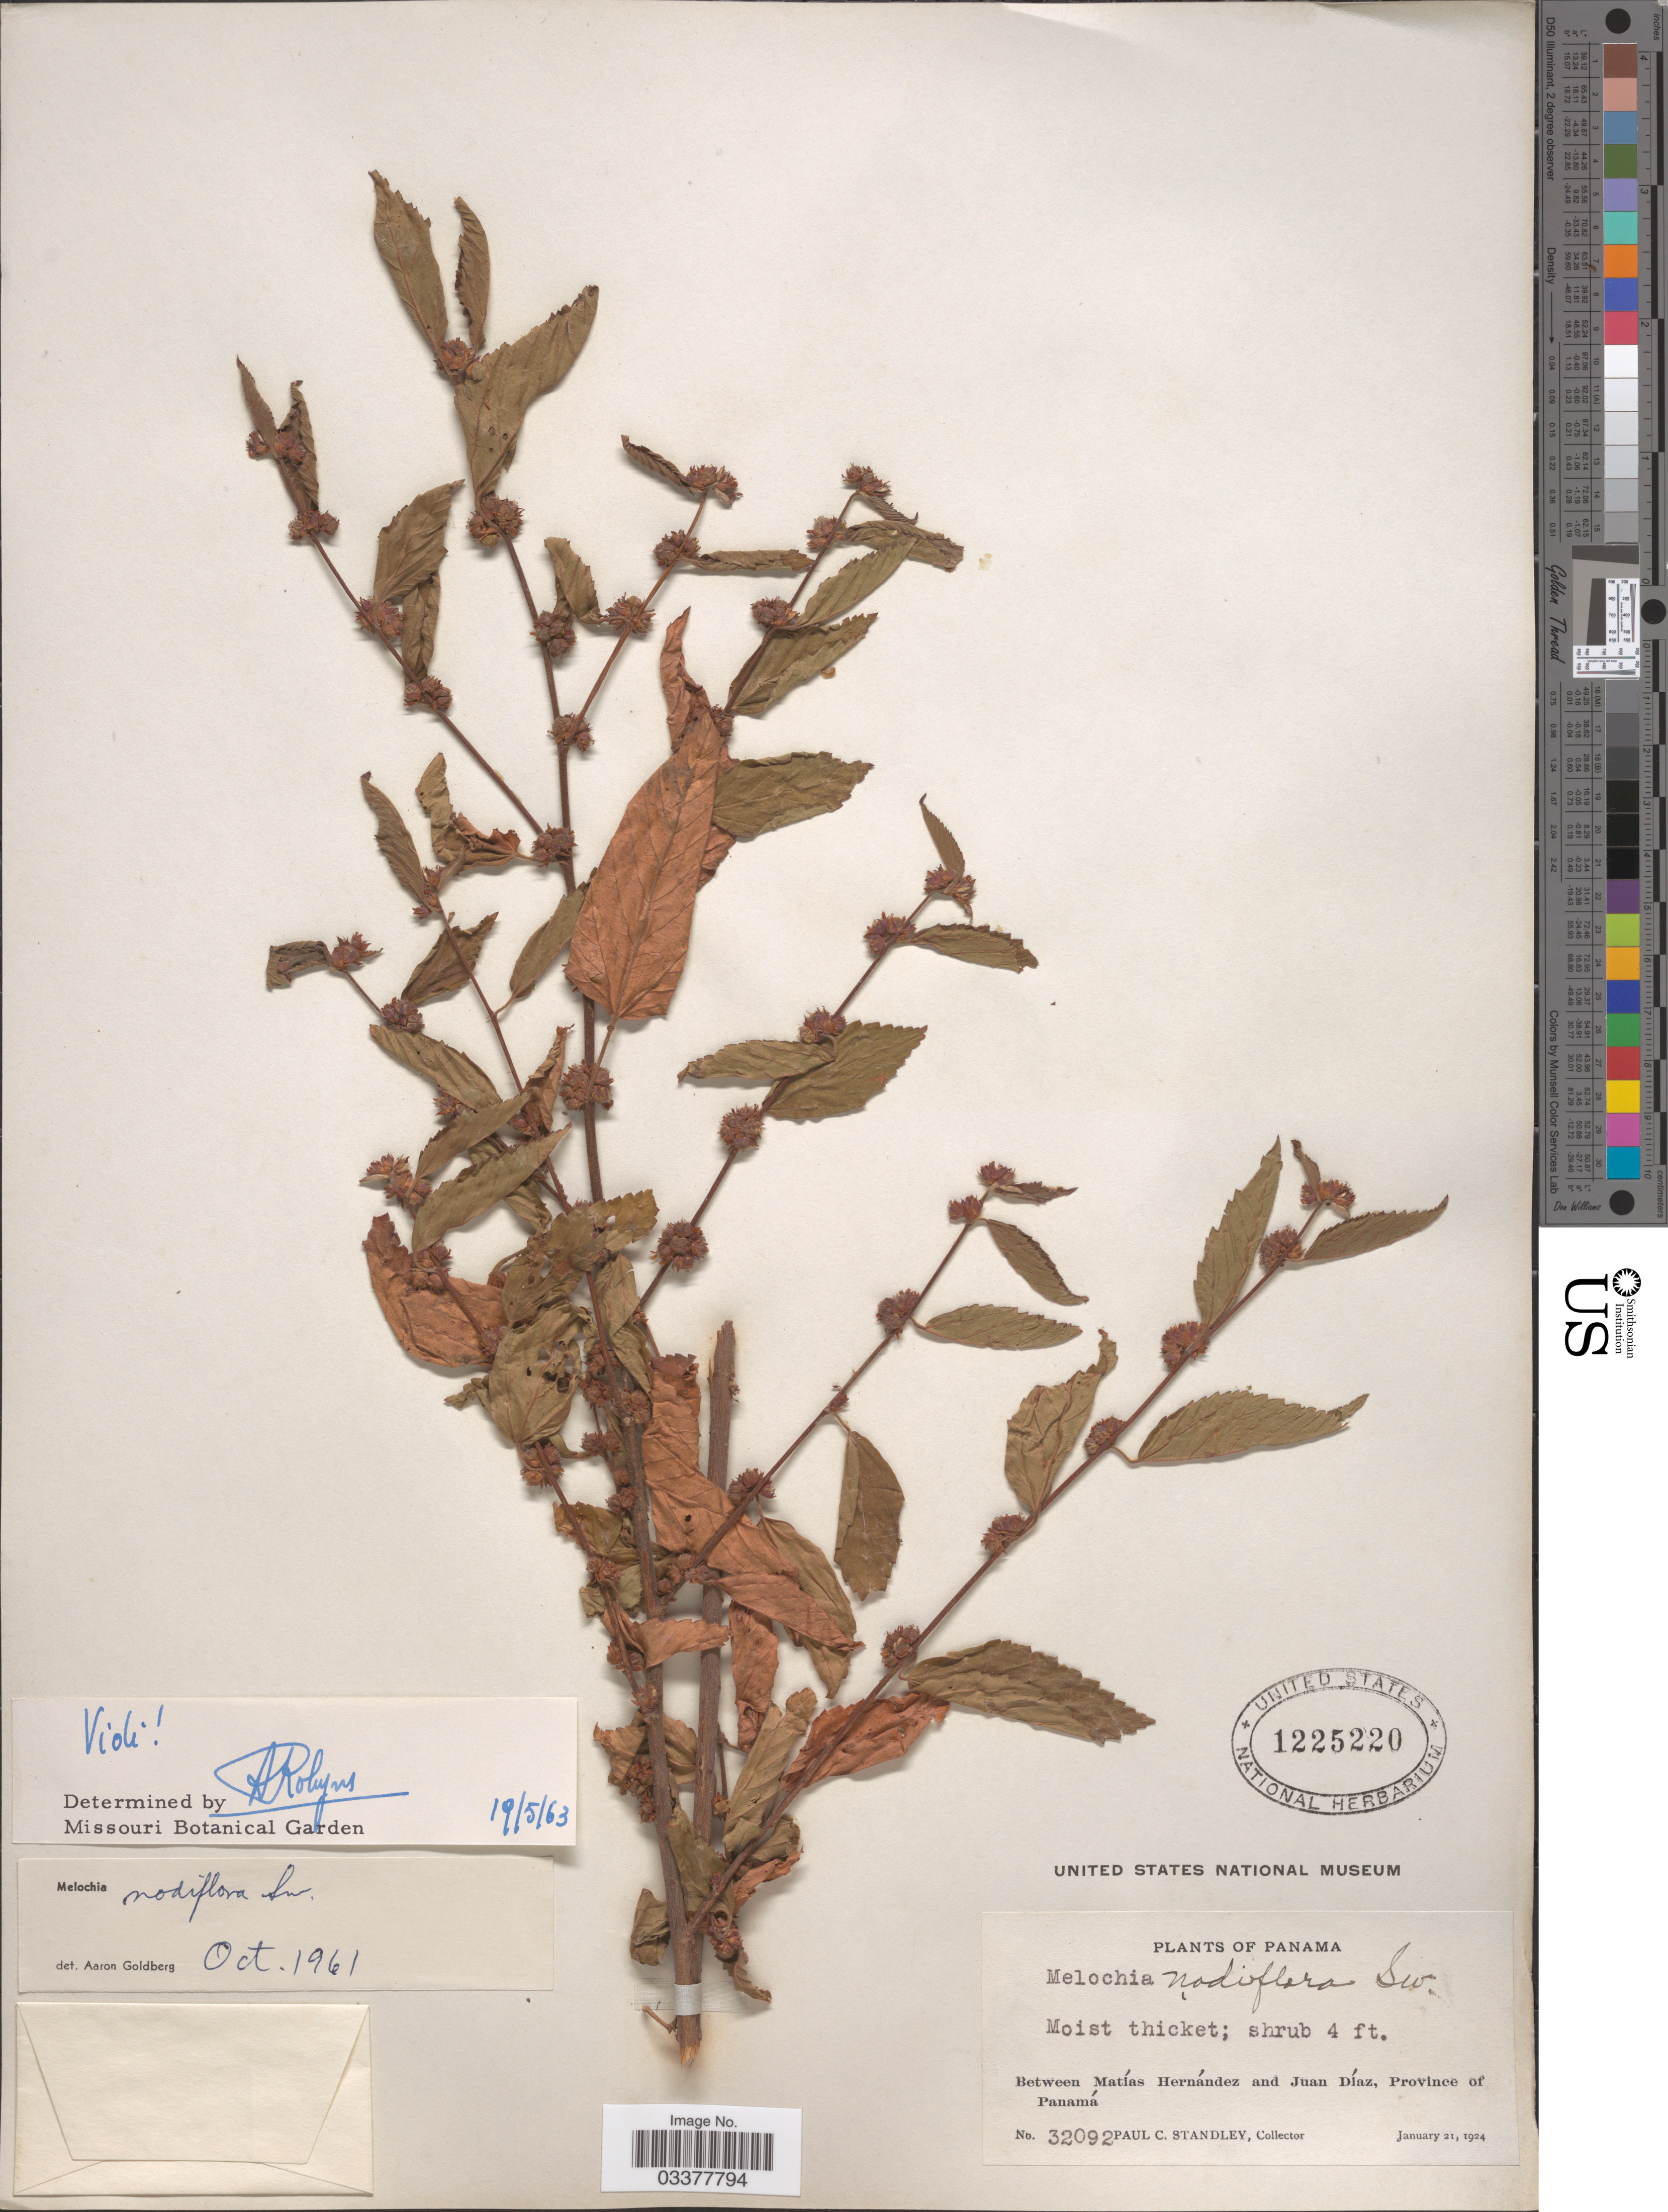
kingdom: Plantae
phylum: Tracheophyta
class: Magnoliopsida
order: Malvales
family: Malvaceae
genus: Melochia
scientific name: Melochia nodiflora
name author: Sw.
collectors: P. C. Standley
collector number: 32092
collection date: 1924-01-21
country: Panama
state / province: Panamá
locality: Between Matías Hernández and Juan Díaz.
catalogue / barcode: US 1225220